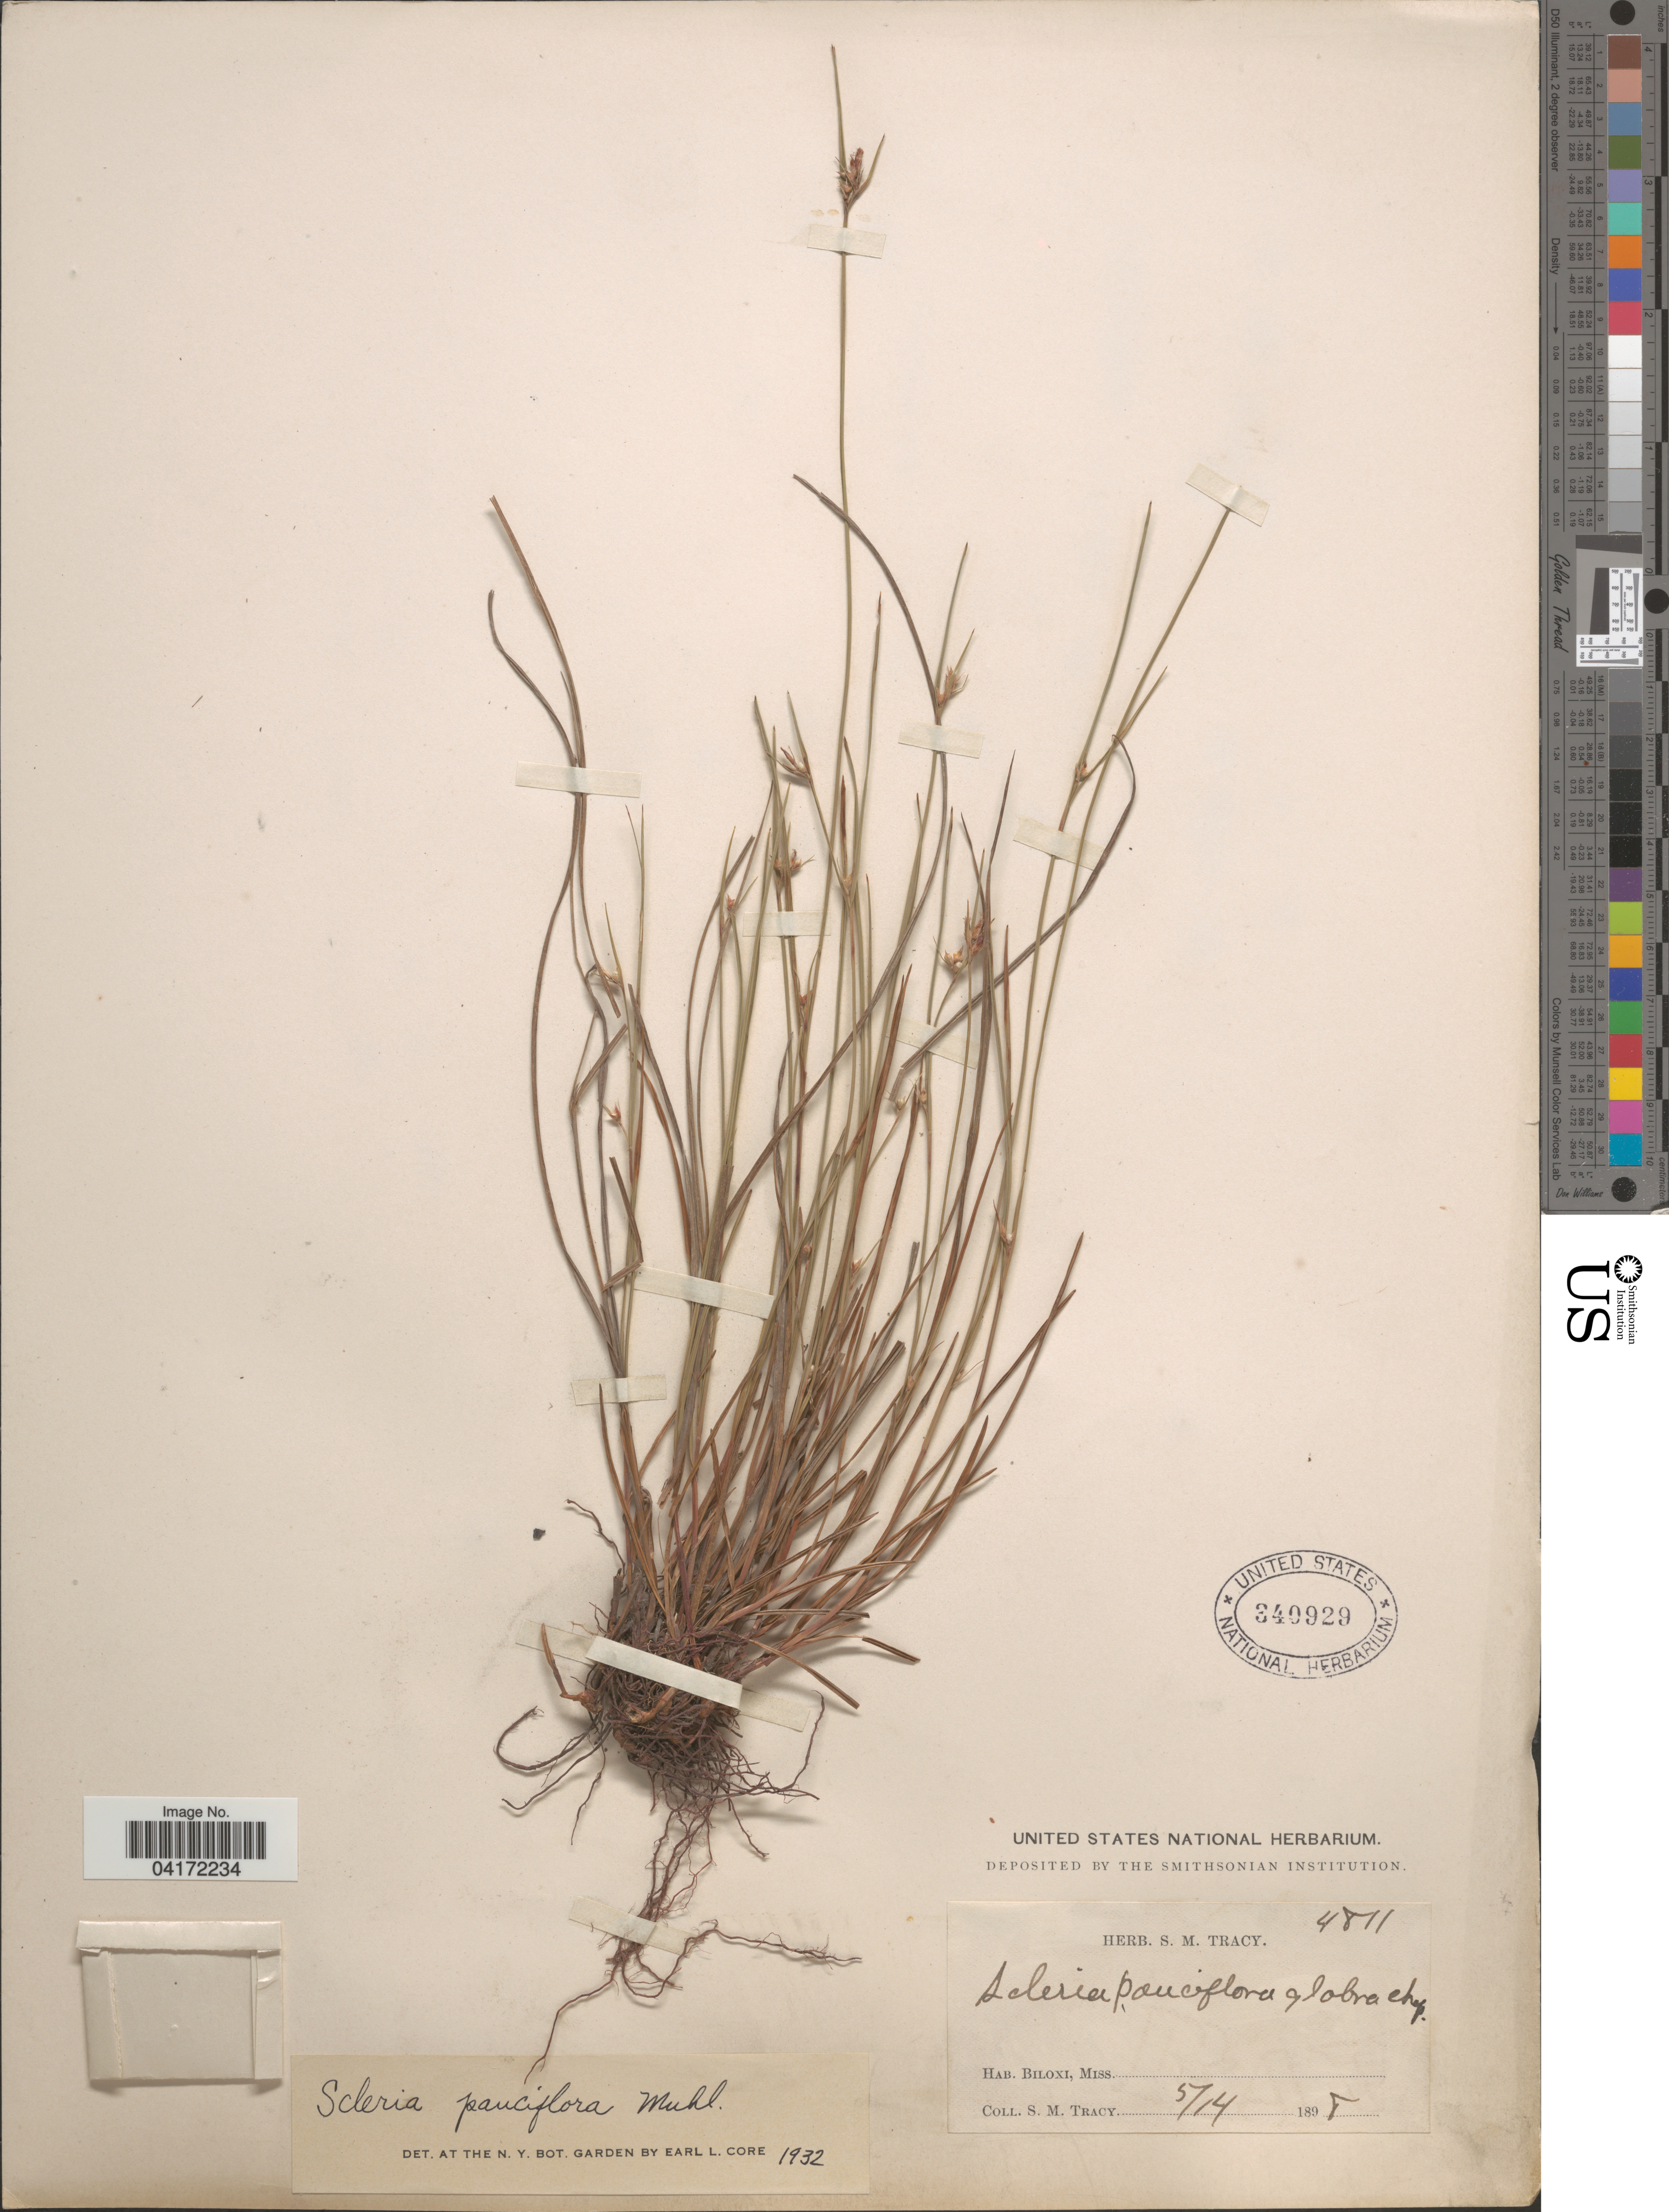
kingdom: Plantae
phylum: Tracheophyta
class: Liliopsida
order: Poales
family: Cyperaceae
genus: Scleria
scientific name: Scleria pauciflora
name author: Muhl. ex Willd.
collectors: S. M. Tracy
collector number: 4811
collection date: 1898-05-14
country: United States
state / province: Mississippi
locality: Biloxi.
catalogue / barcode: US 340929